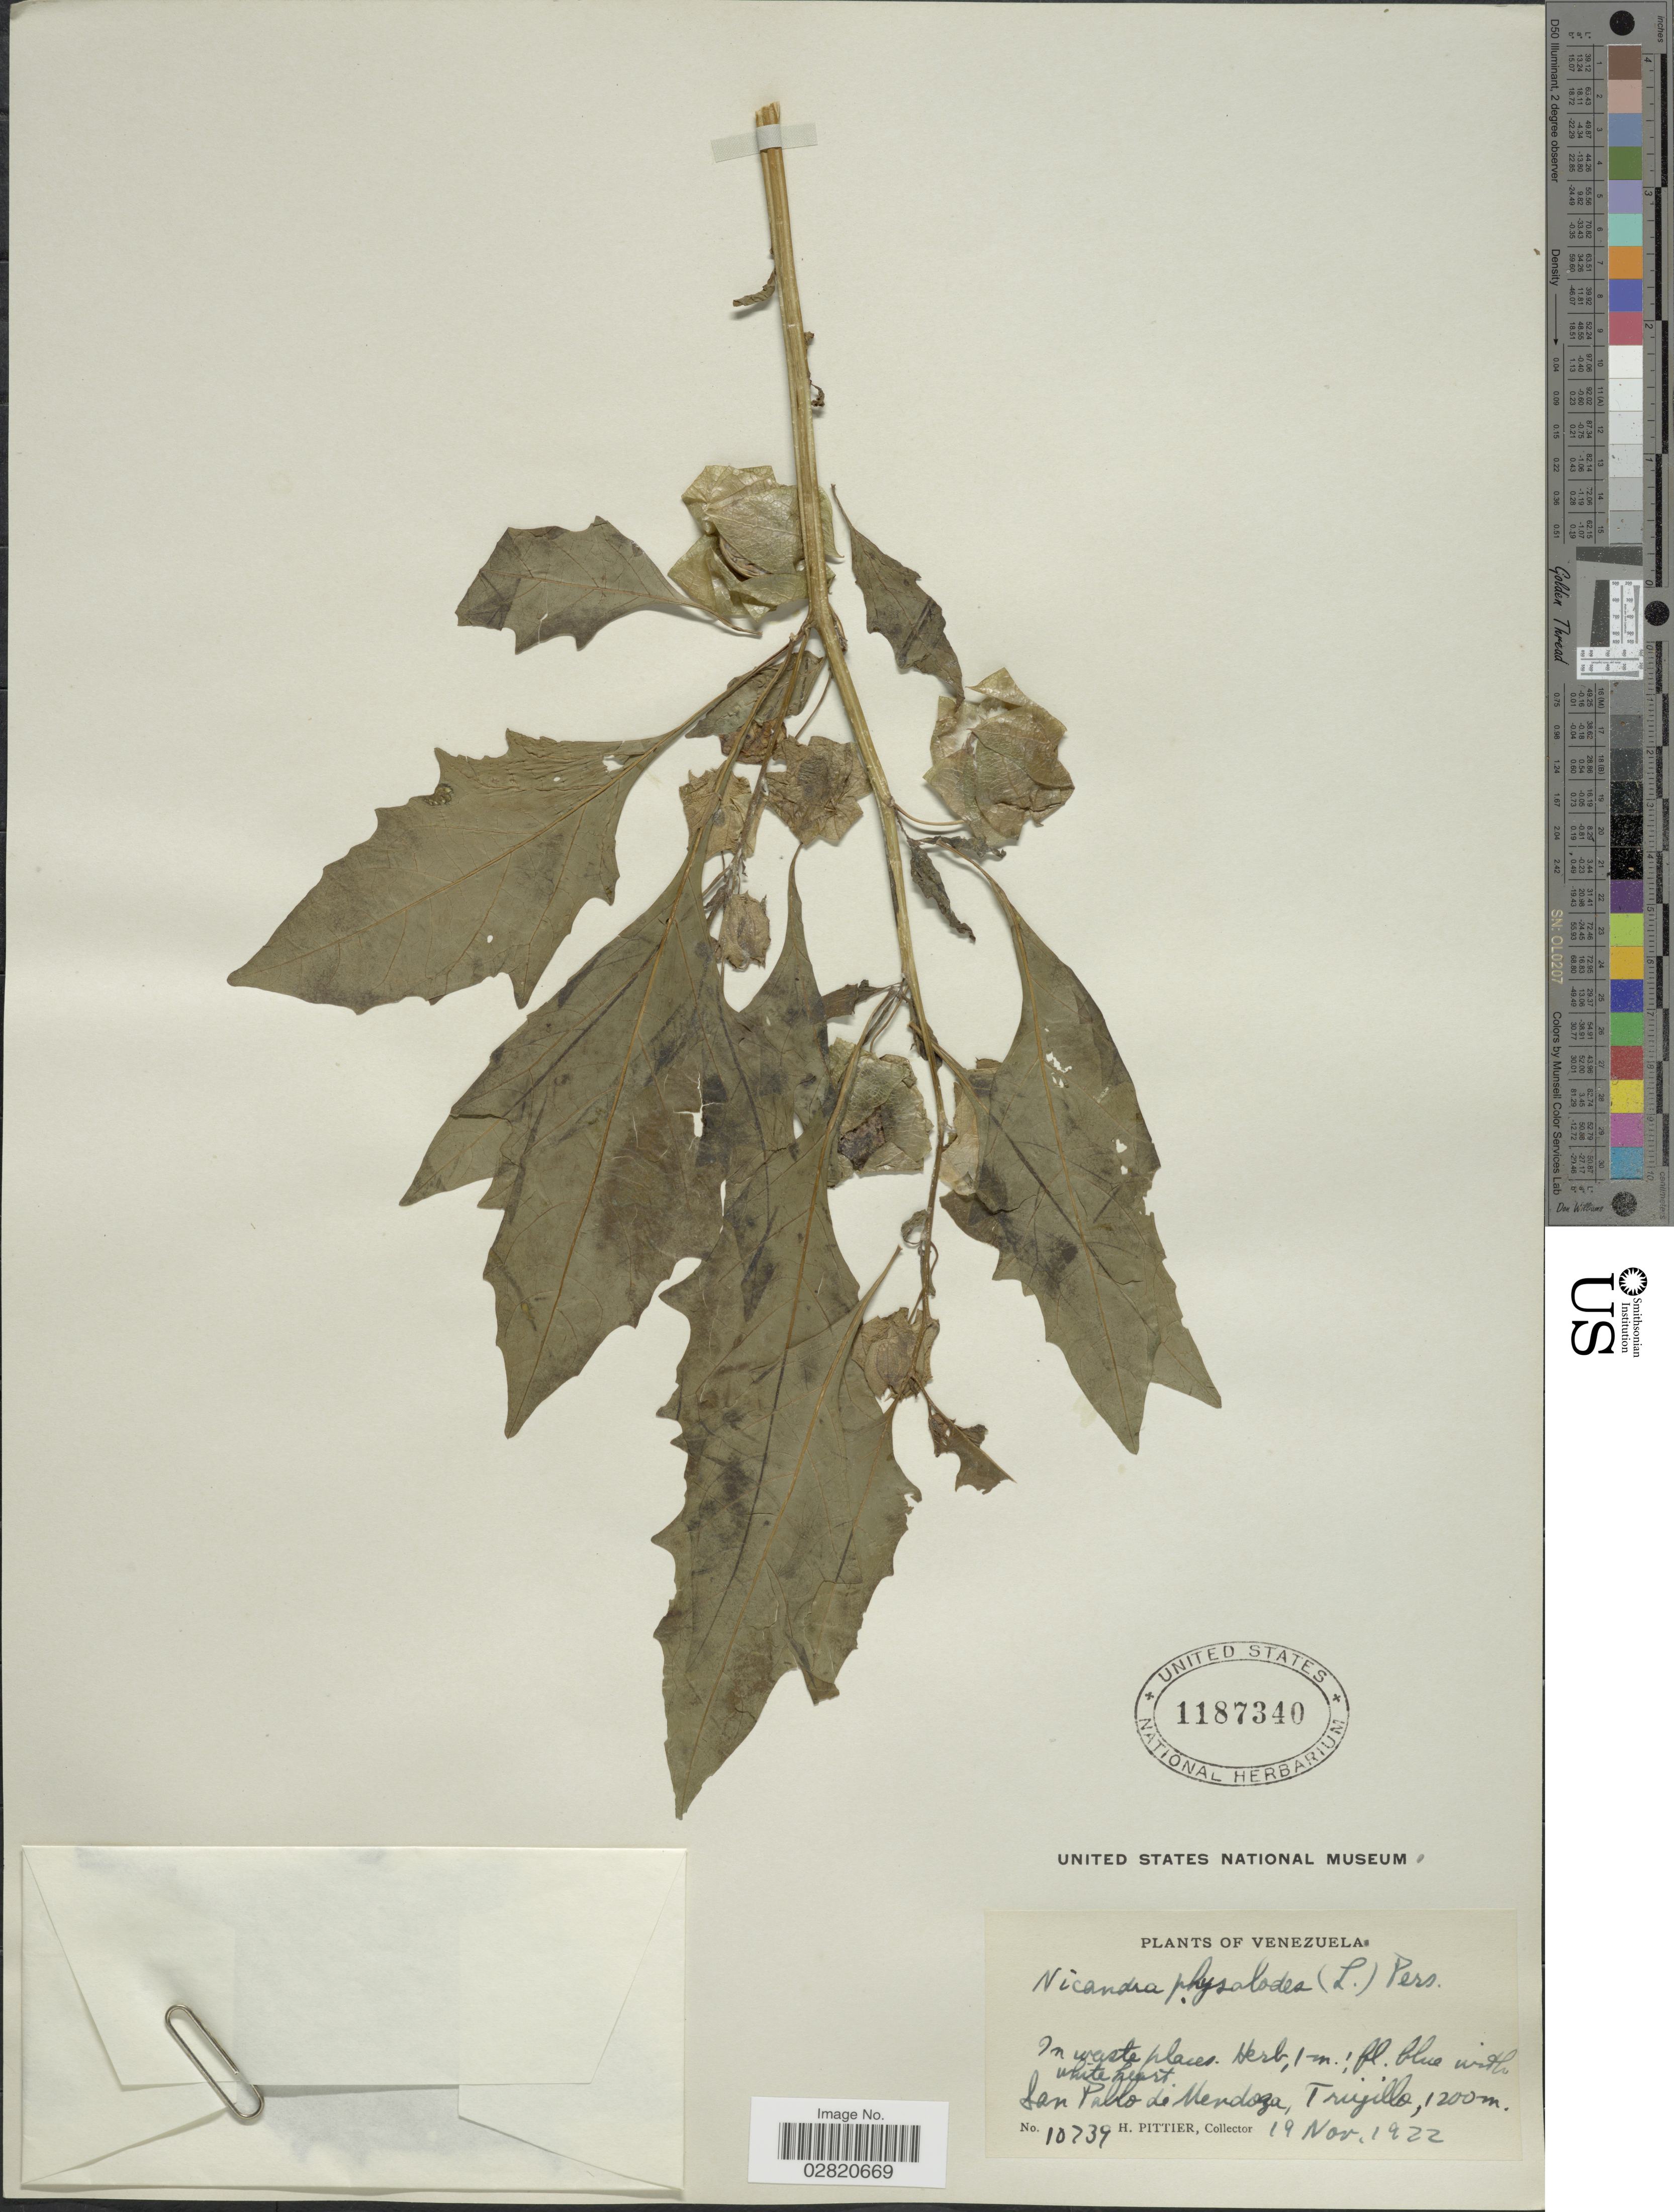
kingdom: Plantae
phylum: Tracheophyta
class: Magnoliopsida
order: Solanales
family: Solanaceae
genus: Nicandra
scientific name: Nicandra physalodes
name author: (L.) Gaertn.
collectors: H. F. Pittier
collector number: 10739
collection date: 1922-11-19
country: Venezuela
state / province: Trujillo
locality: San Pablo de Mendoza.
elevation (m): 1200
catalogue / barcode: US 1187340